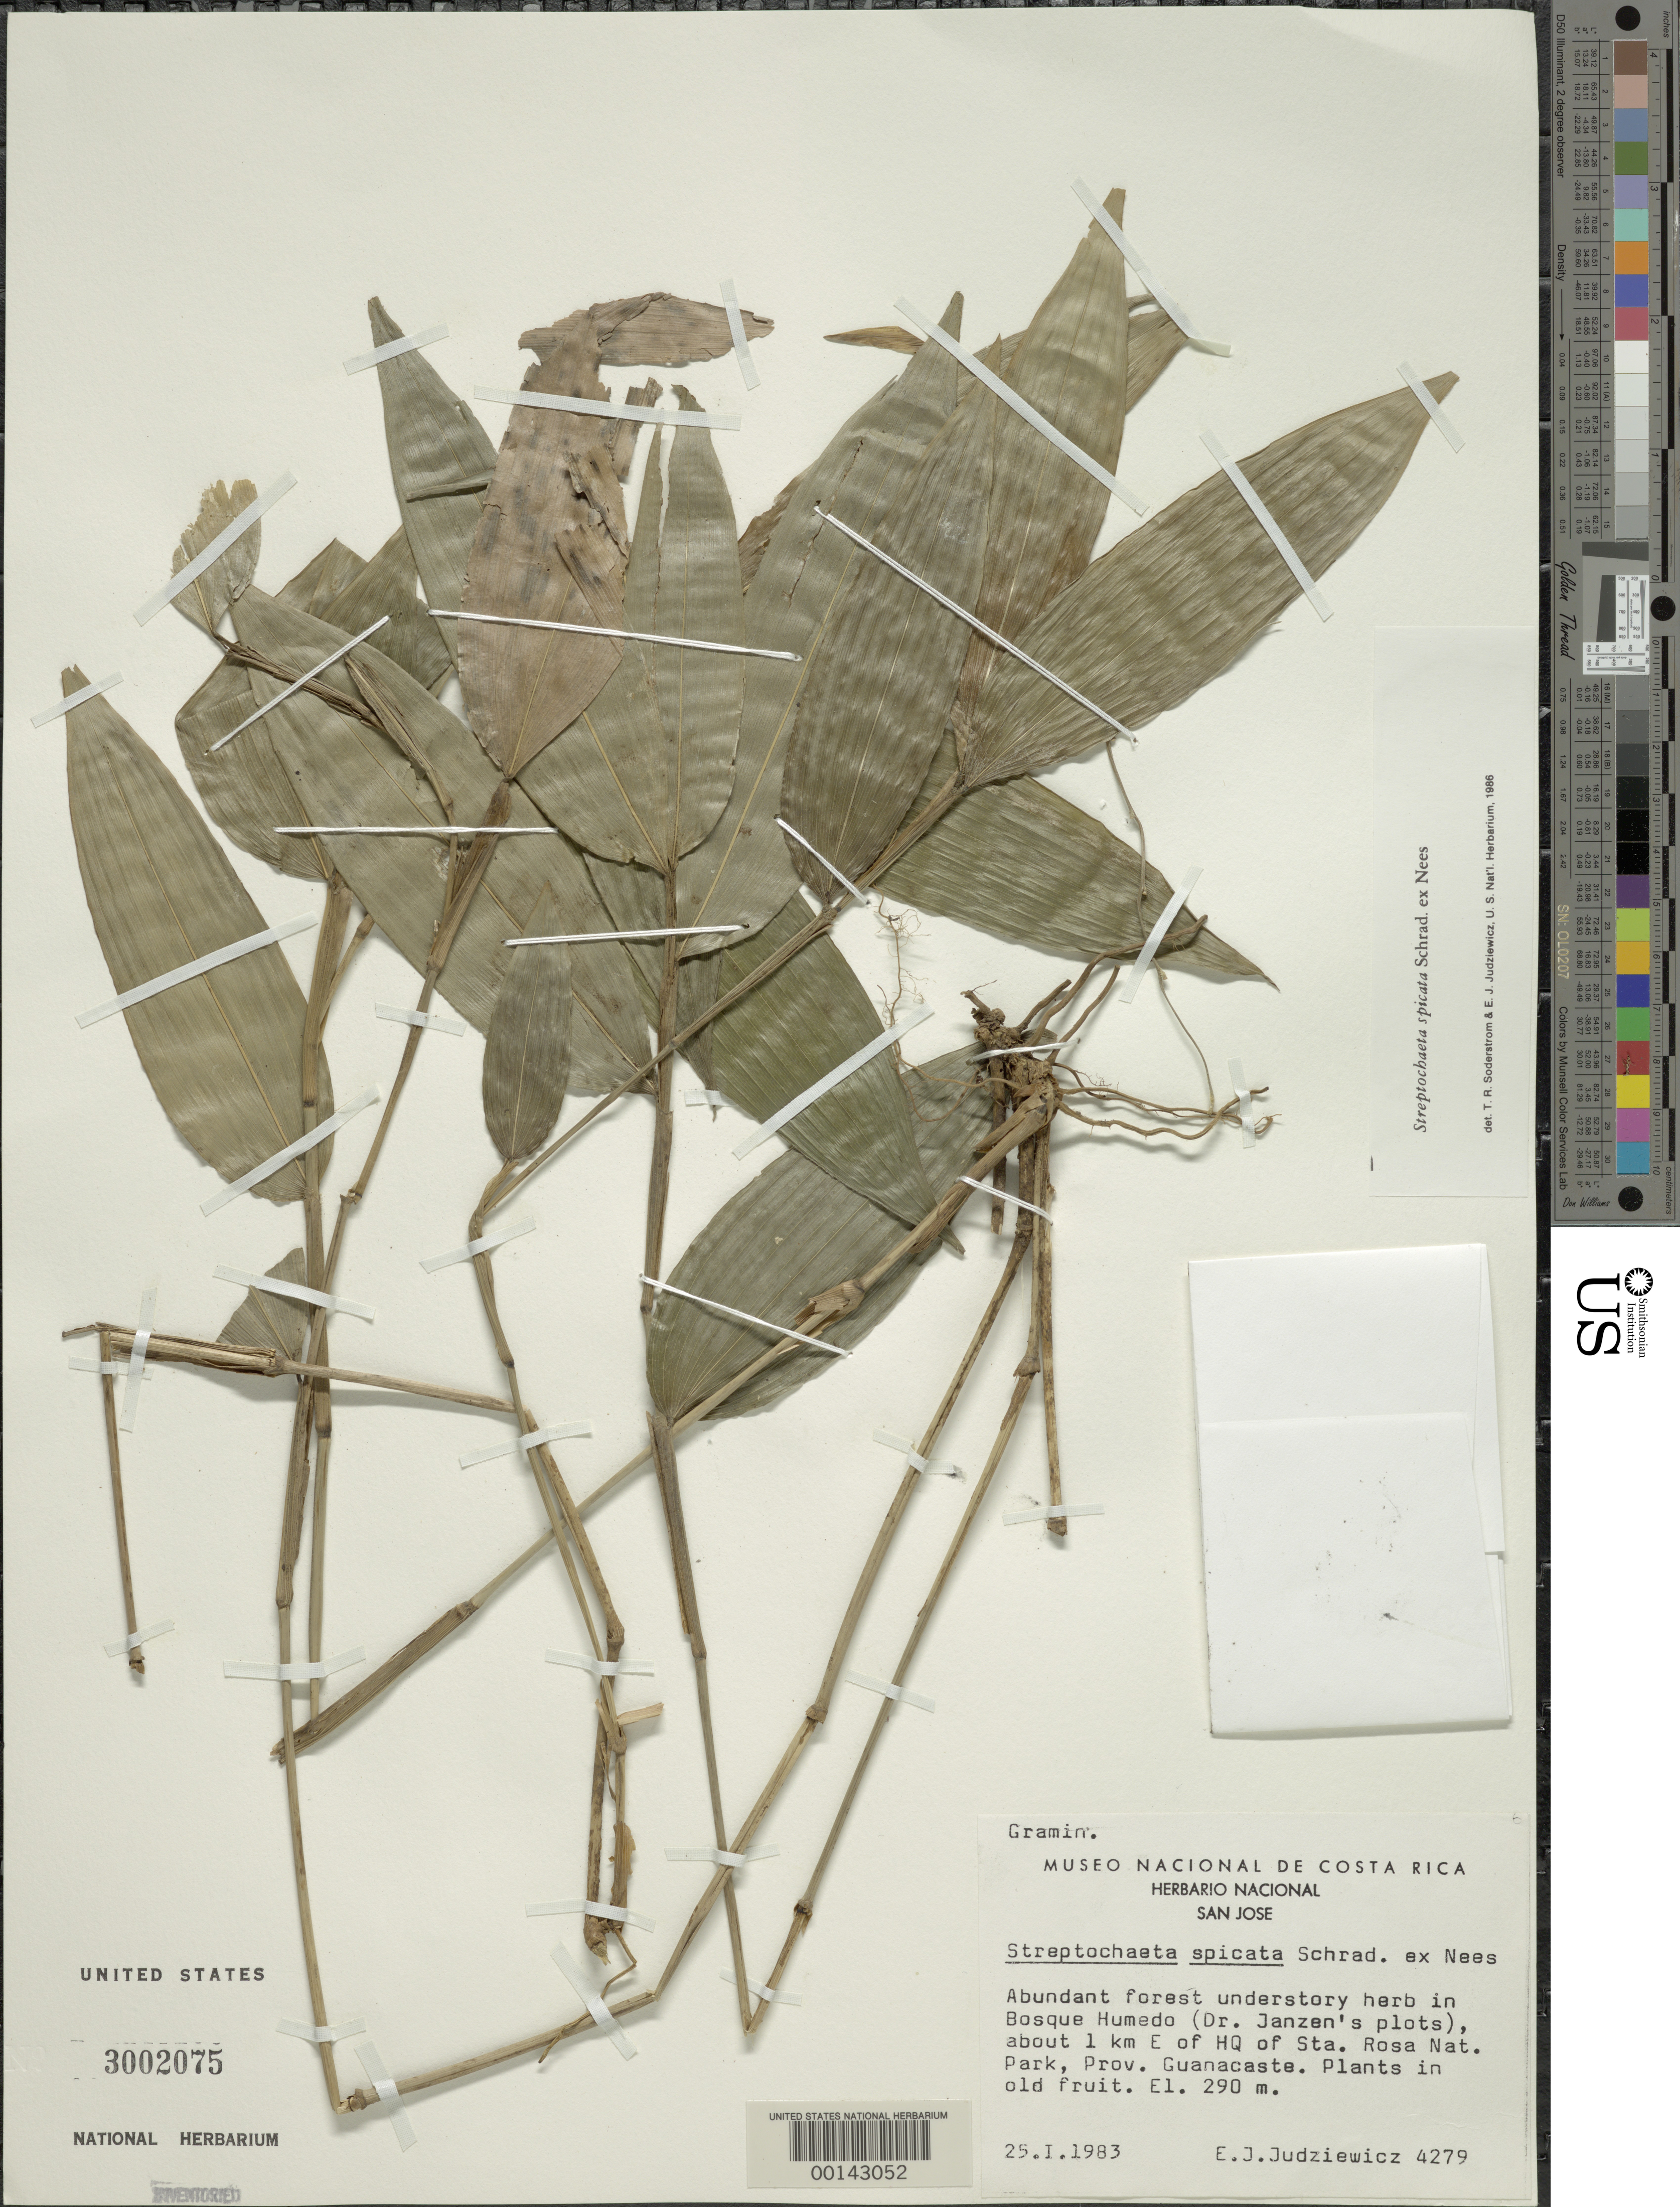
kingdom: Plantae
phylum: Tracheophyta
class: Liliopsida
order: Poales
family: Poaceae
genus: Streptochaeta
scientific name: Streptochaeta spicata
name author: Schrad. ex Nees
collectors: E. J. Judziewicz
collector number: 4279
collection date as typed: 25 Jan 1983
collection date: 1983-01-25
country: Costa Rica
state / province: Guanacaste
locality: Sta. Rosa Natl. Park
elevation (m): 290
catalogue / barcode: US 3002075